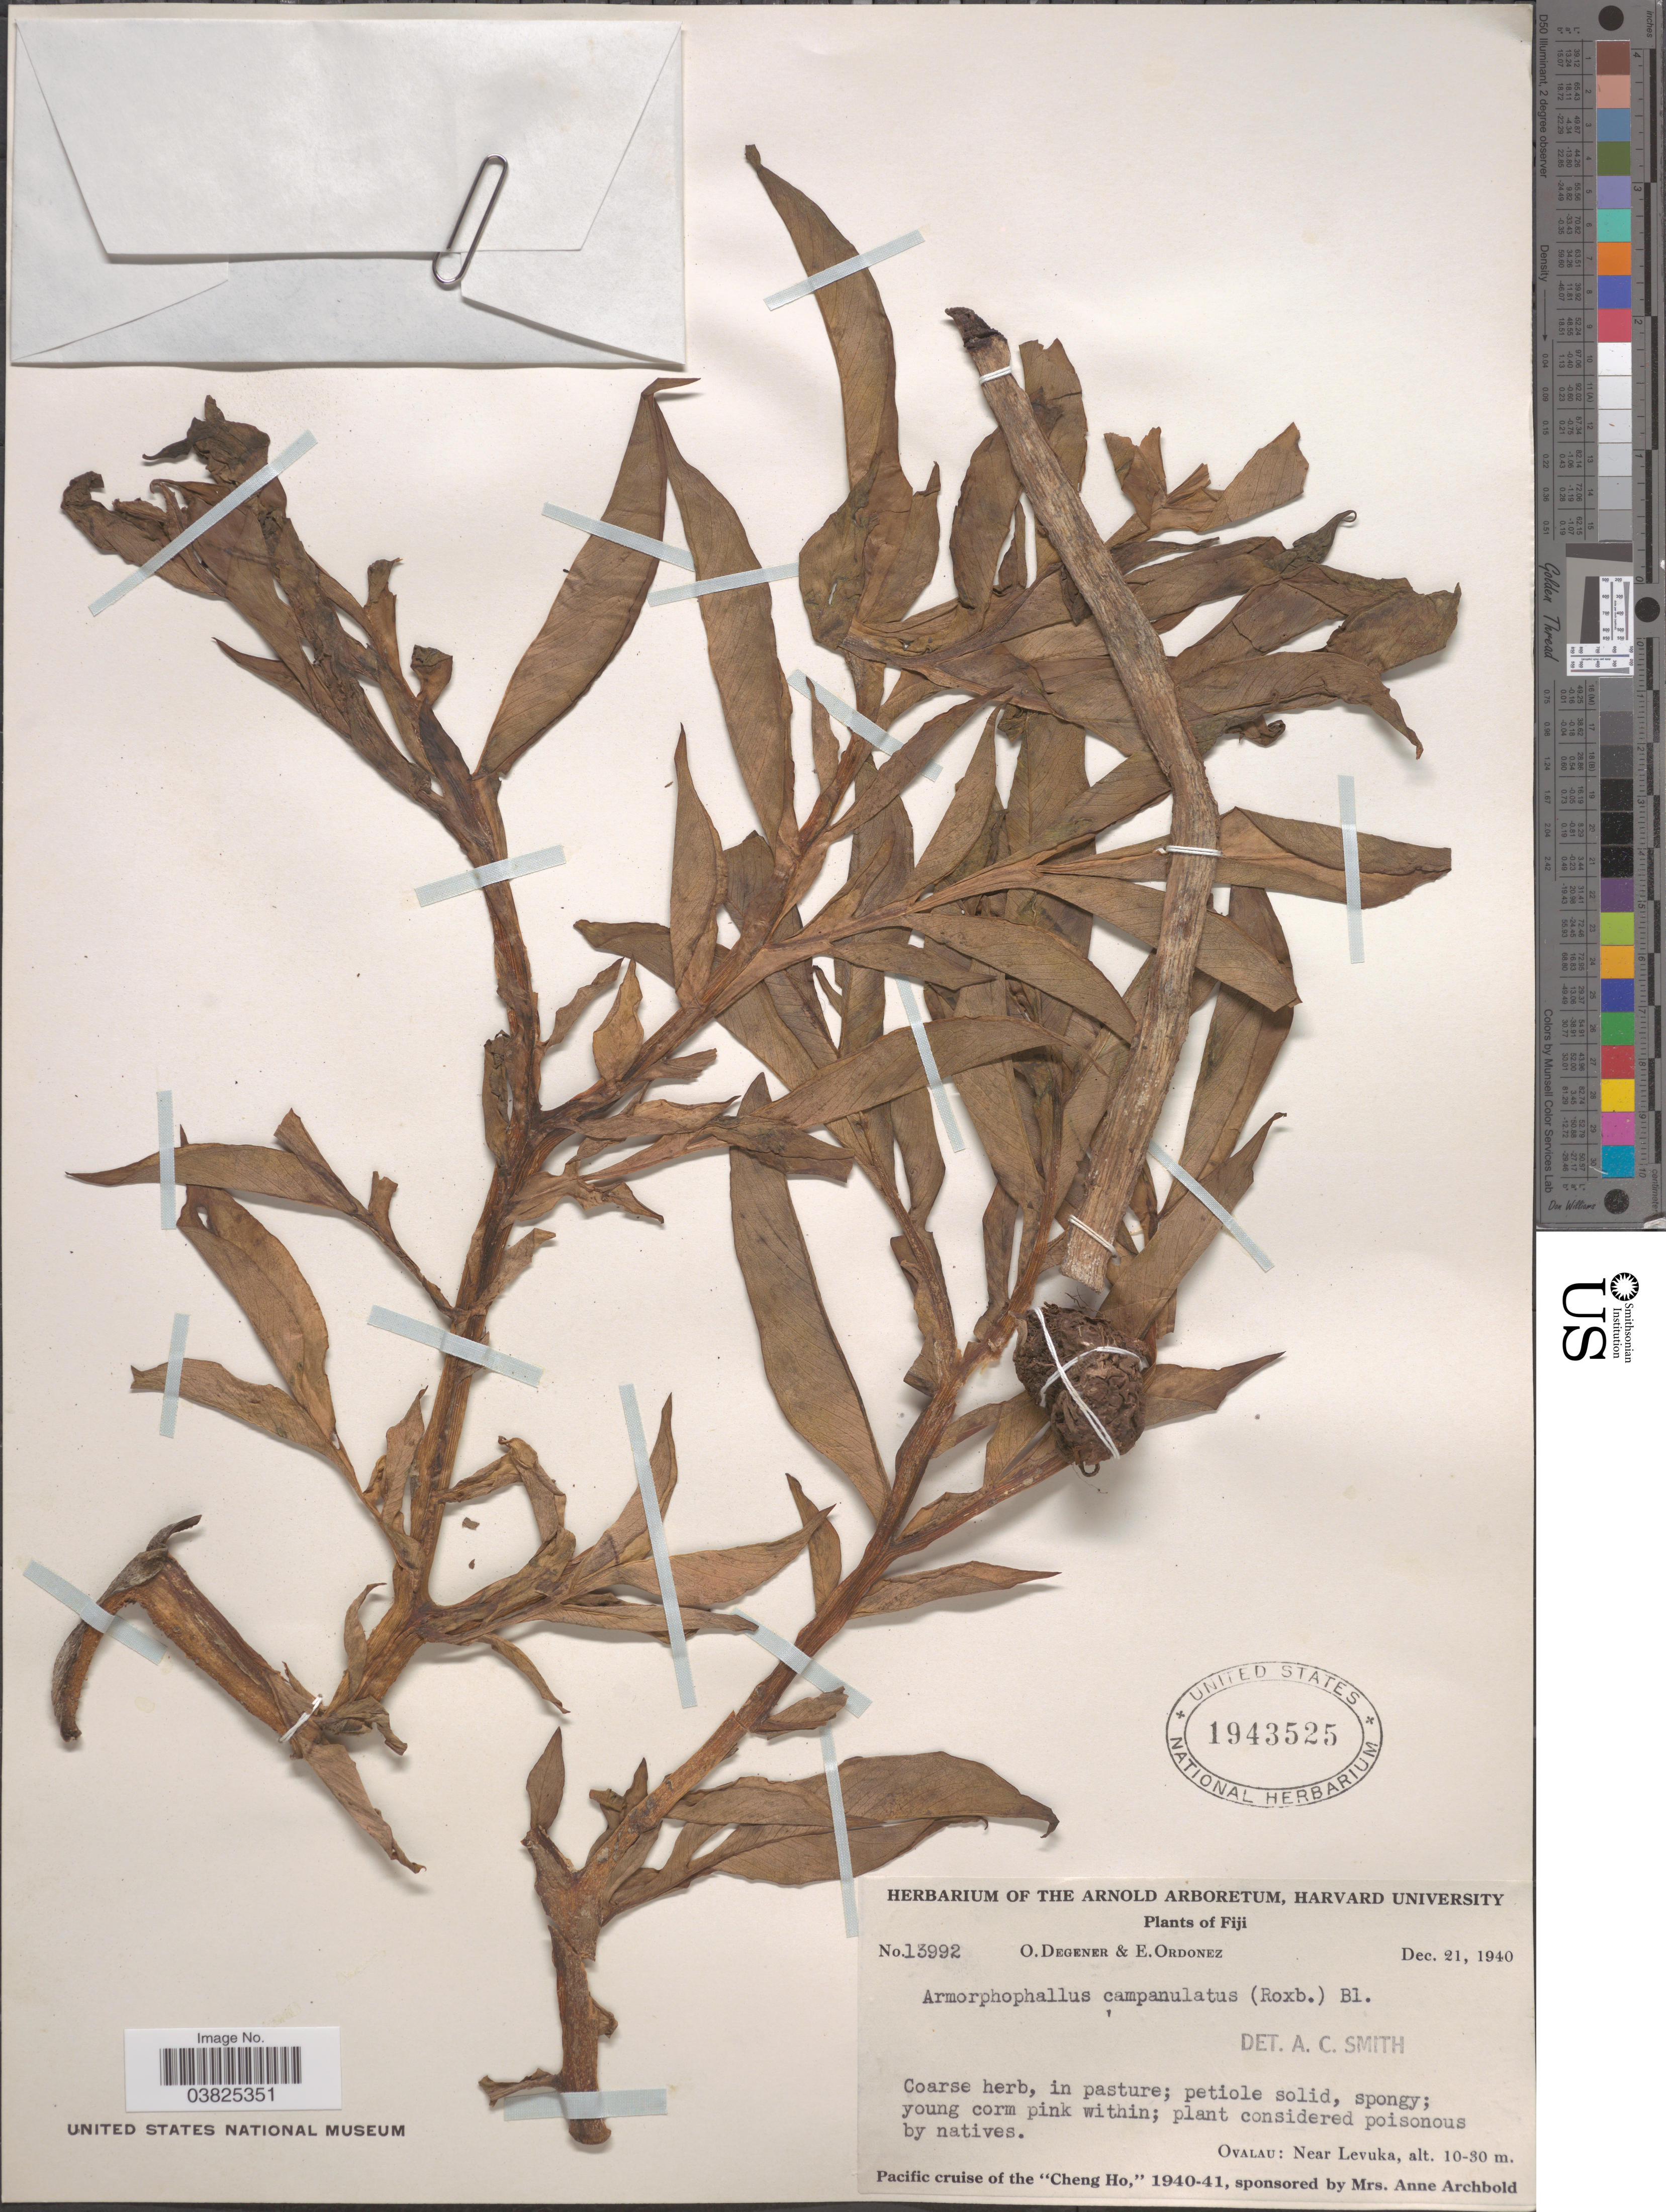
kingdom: Plantae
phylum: Tracheophyta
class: Liliopsida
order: Alismatales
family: Araceae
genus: Amorphophallus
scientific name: Amorphophallus campanulatus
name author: Blume ex Decne.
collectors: O. Degener & E. Ordonez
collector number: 13992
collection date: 1940-12-21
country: Fiji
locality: Ovalau: Near Levuka.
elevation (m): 10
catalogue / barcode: US 1943525